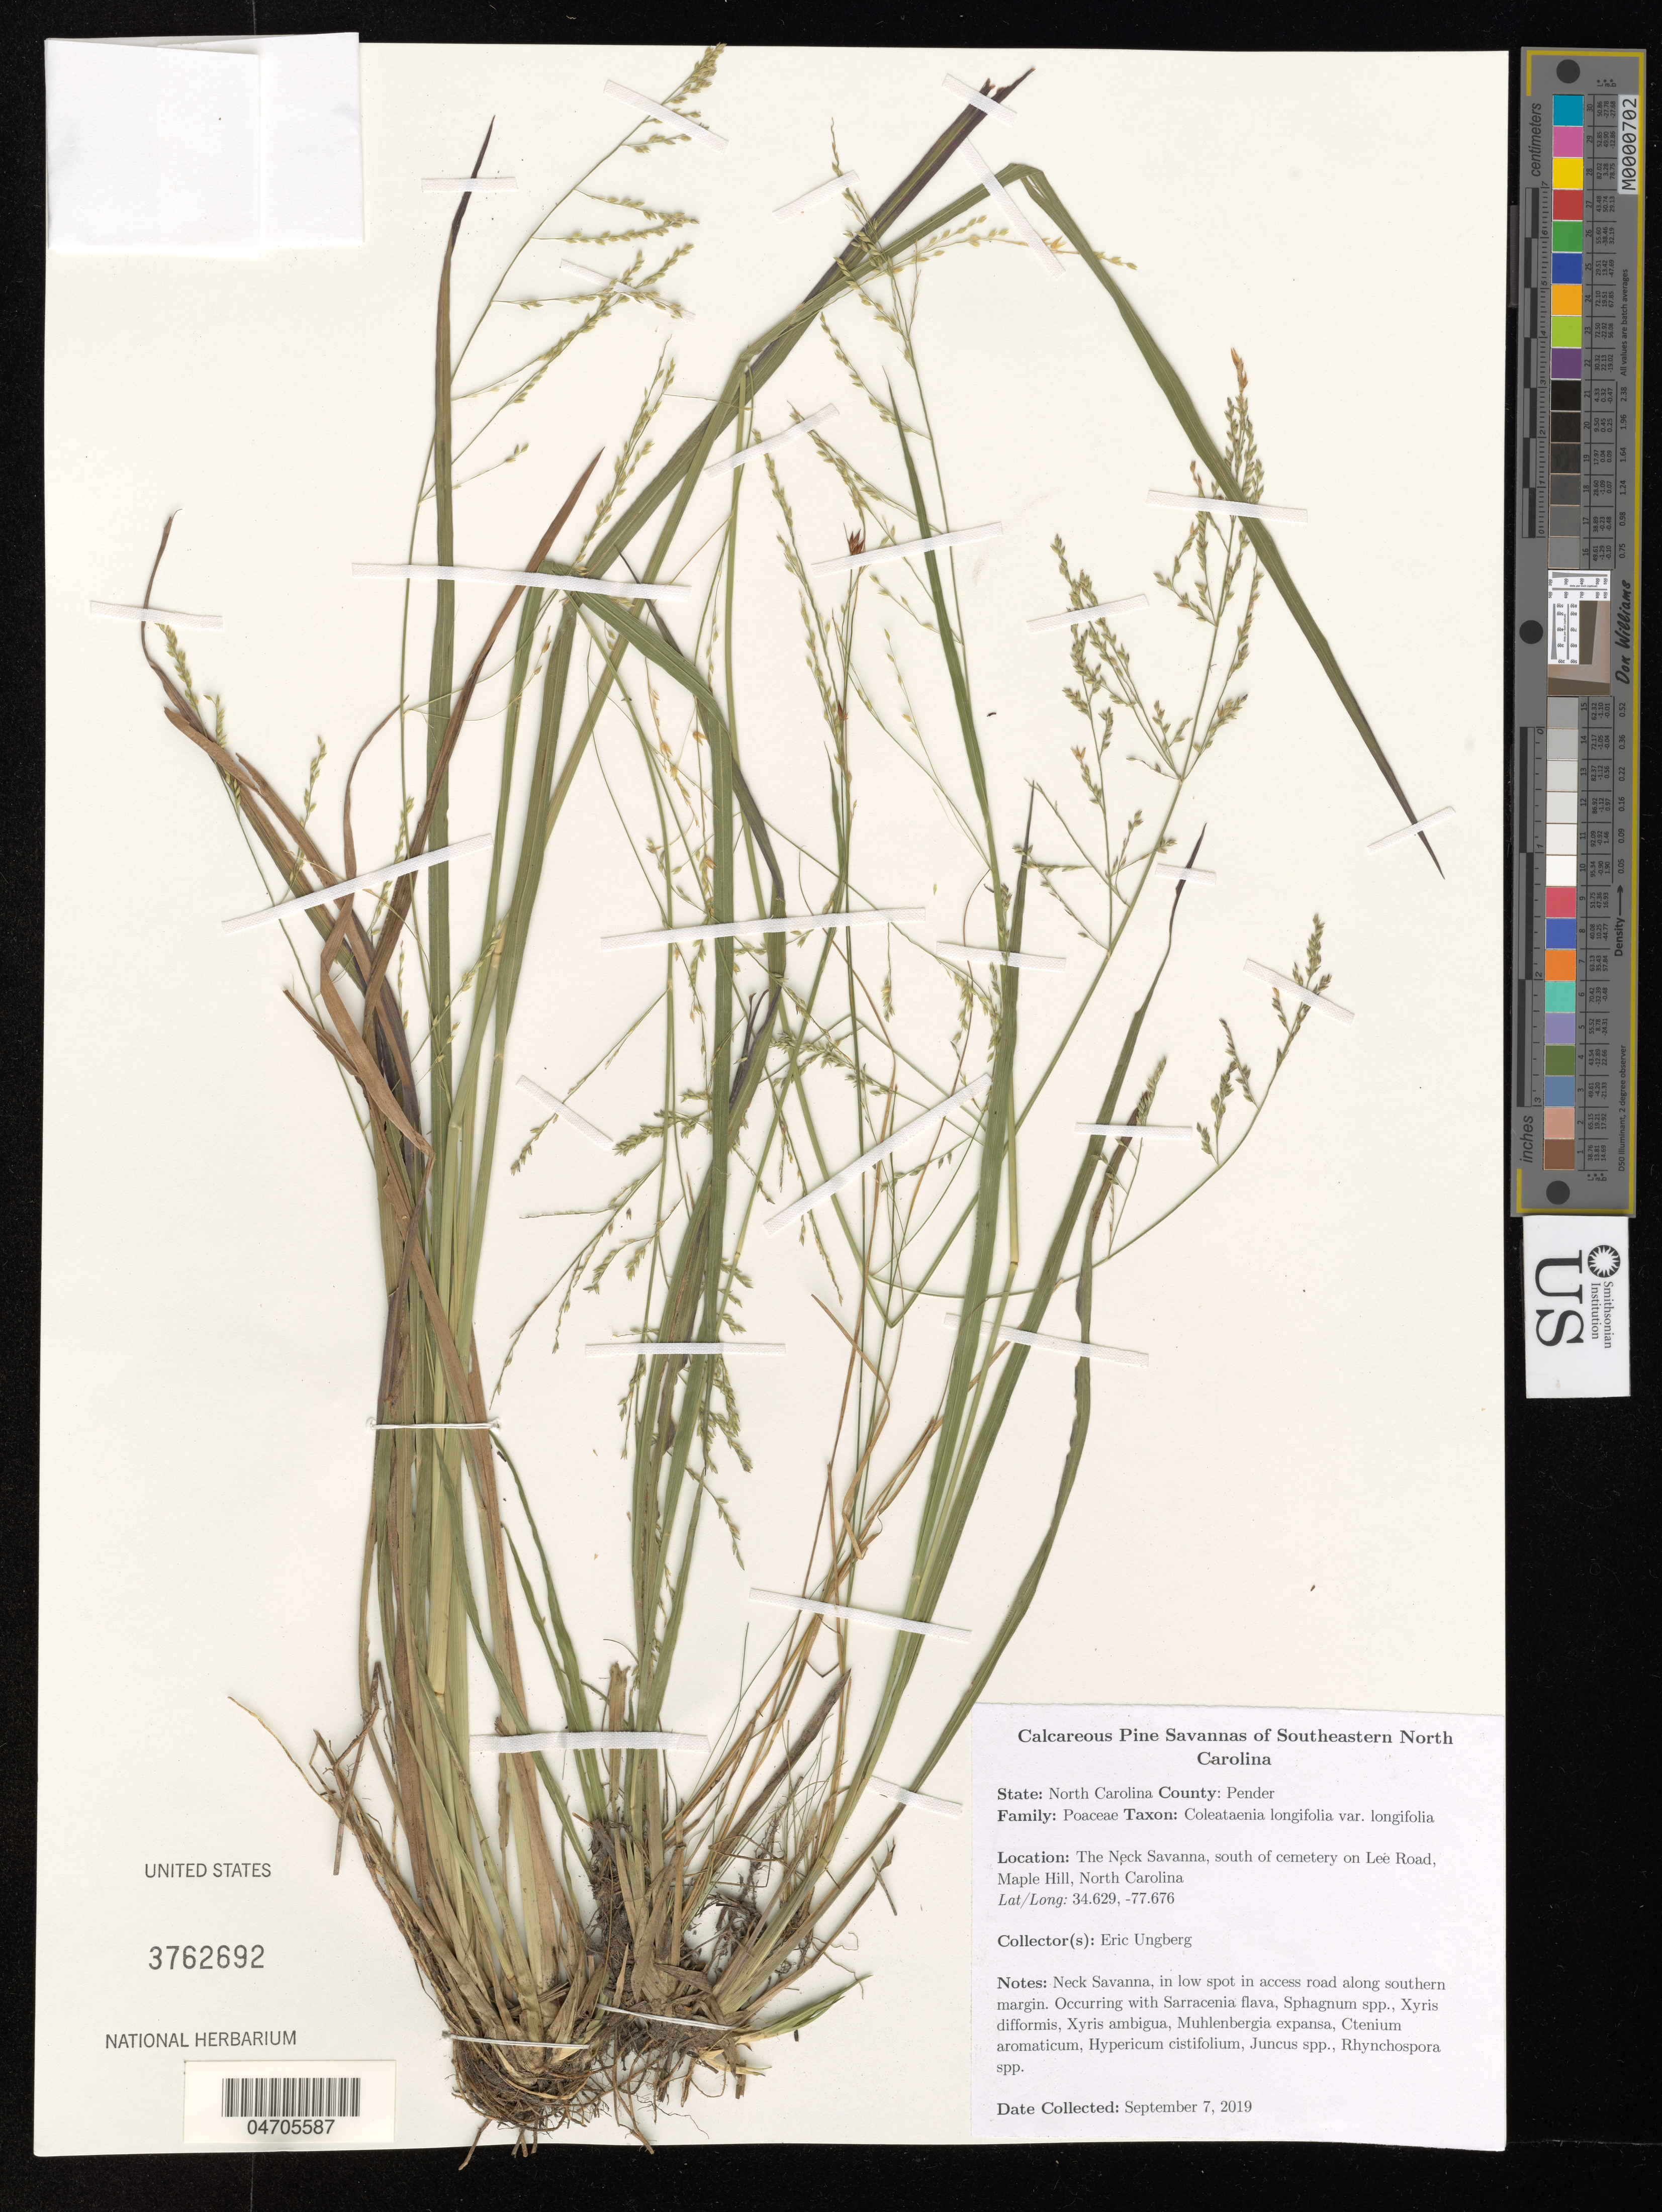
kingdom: Plantae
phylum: Tracheophyta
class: Liliopsida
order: Poales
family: Poaceae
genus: Coleataenia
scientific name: Coleataenia longifolia subsp. rigidula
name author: (Bosc ex Nees) Soreng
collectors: E. Ungberg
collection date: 2019-09-07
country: United States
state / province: North Carolina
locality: Calcareous Pine Savannas of Southeastern North Carolina. County: Pender. The Neck Savanna, south of cemetery on Lee Road, Maple Hill. Neck Savanna, in low spot in accesss road along southern margin.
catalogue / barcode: US 3762692